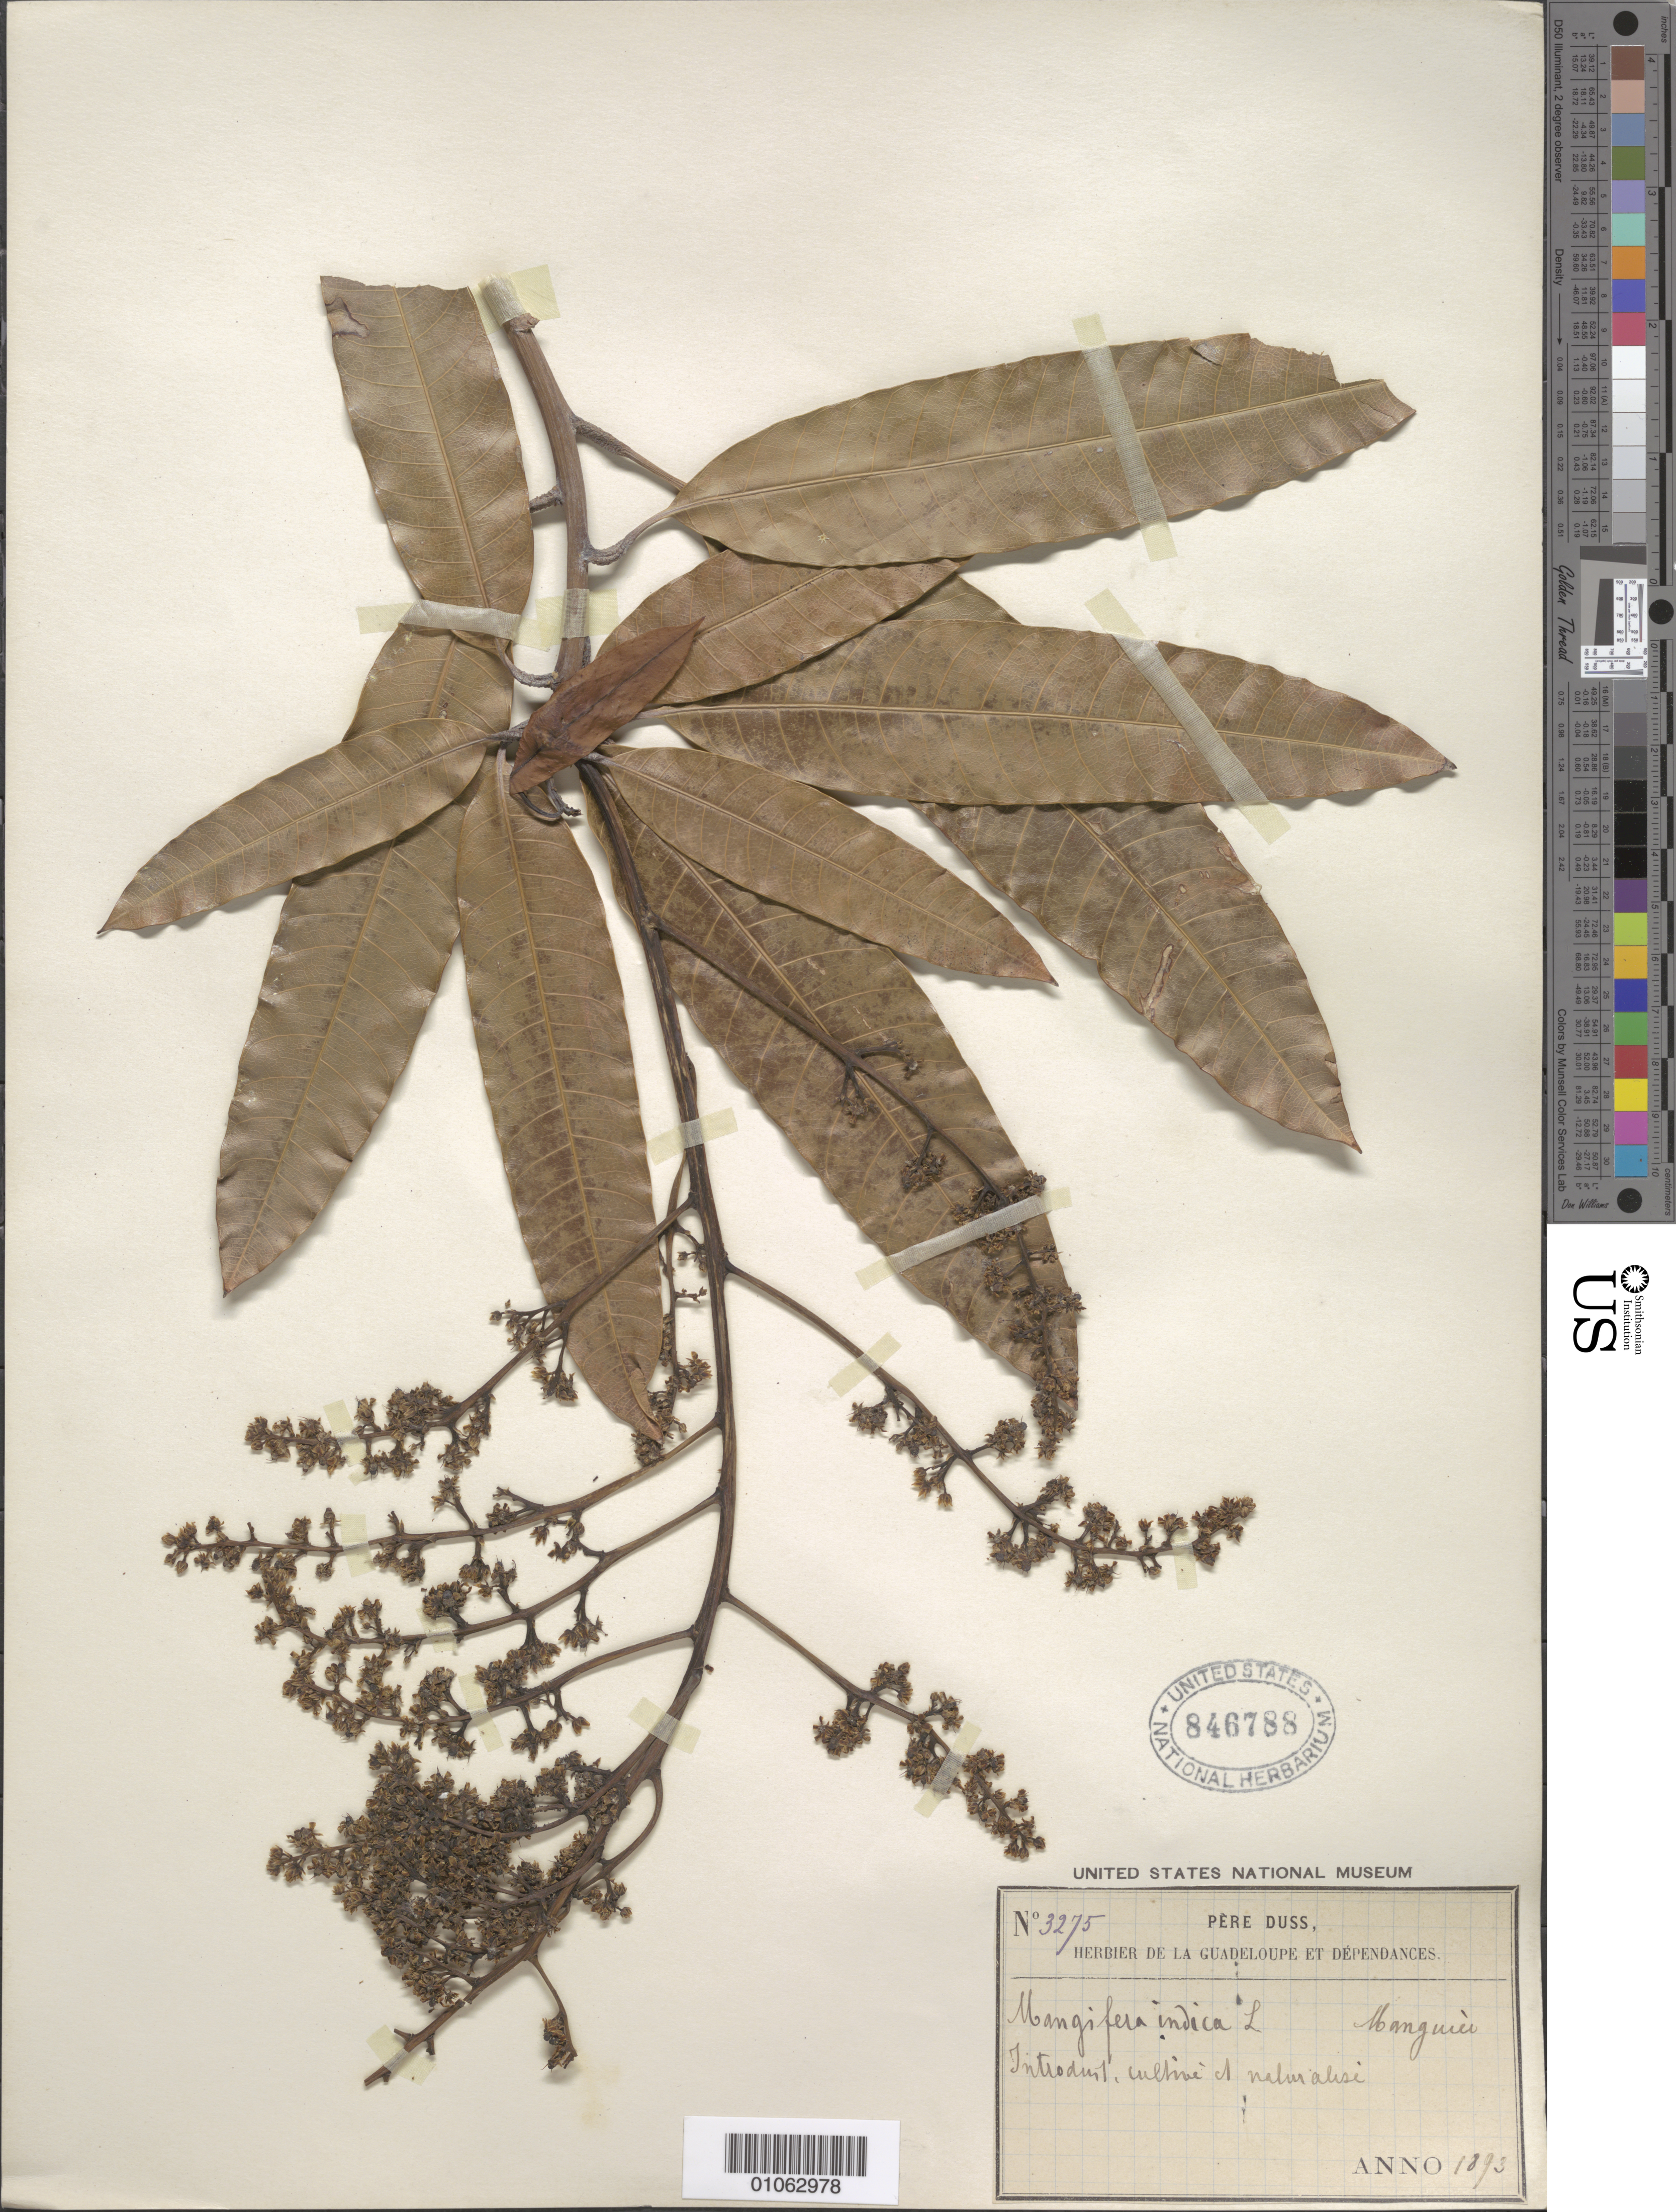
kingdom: Plantae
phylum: Tracheophyta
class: Magnoliopsida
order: Sapindales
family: Anacardiaceae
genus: Mangifera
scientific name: Mangifera indica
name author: L.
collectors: Père Duss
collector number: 3275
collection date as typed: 1893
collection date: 1893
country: Guadeloupe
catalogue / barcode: US 846788